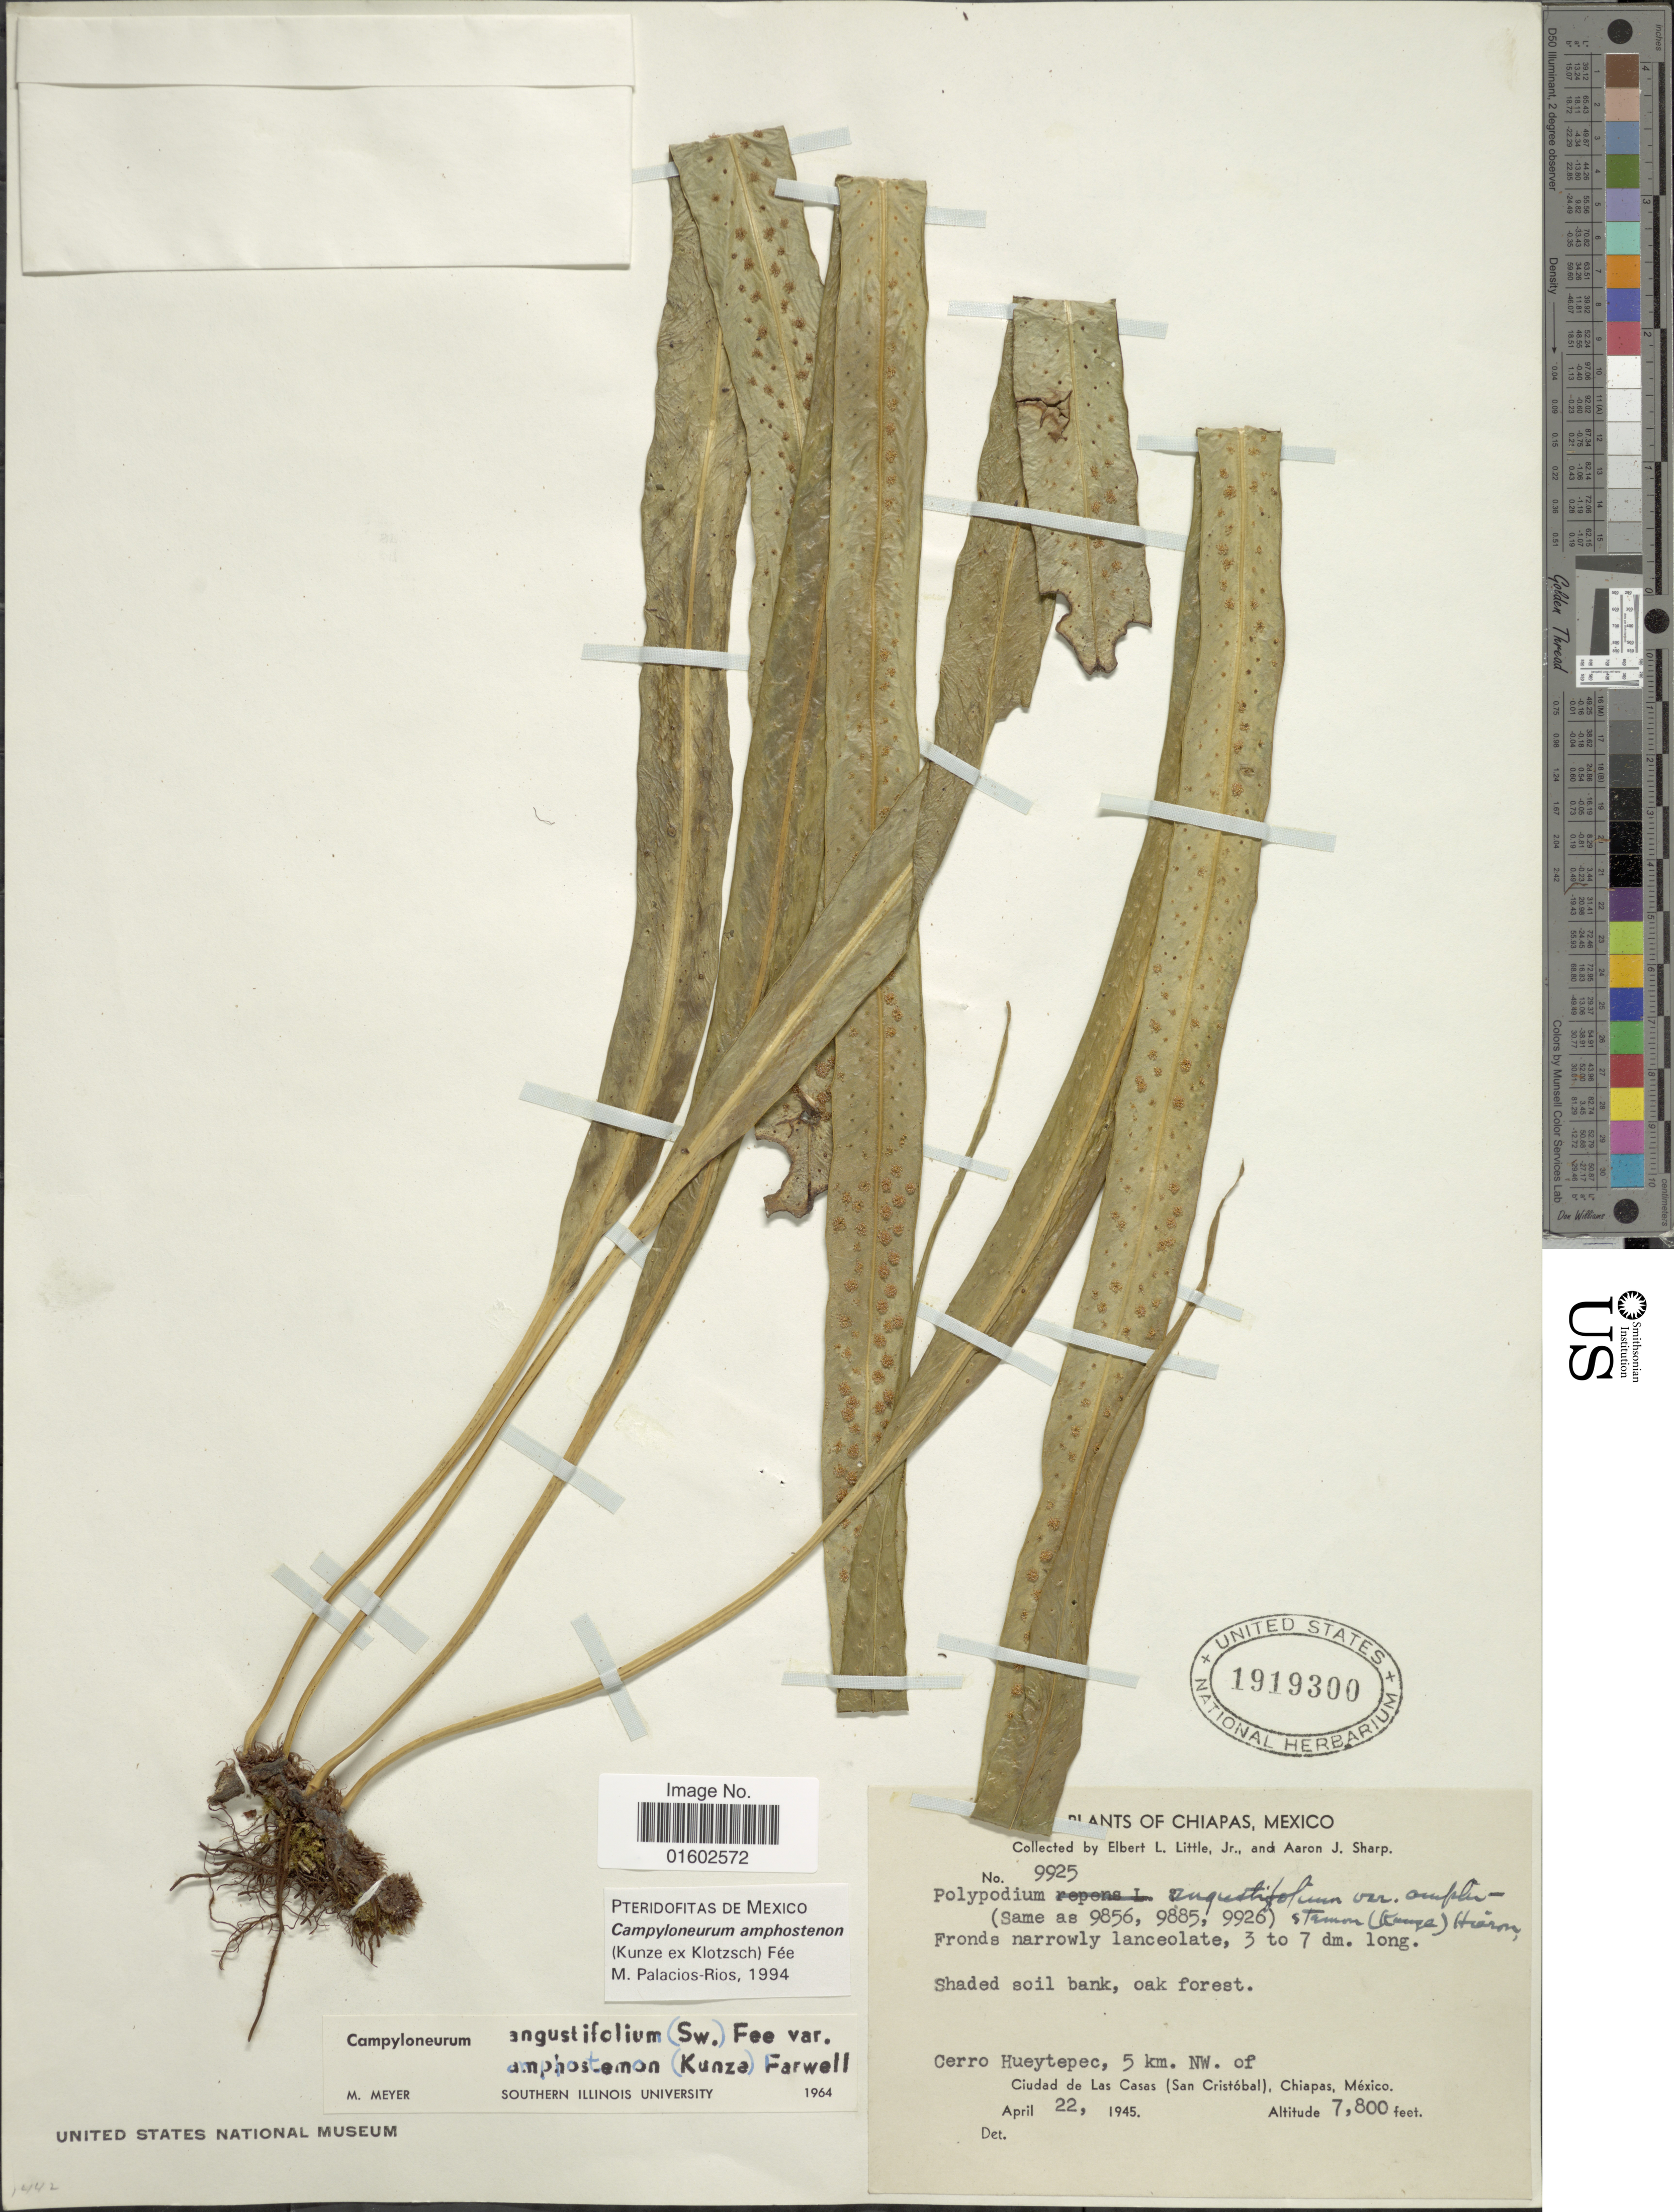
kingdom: Plantae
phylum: Tracheophyta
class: Polypodiopsida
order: Polypodiales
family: Polypodiaceae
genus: Campyloneurum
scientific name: Campyloneurum amphostenon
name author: (Kunze ex Klotzsch) Fée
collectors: E. L. Little & Mrs A. J. Sharp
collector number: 9925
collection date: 1945-04-22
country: Mexico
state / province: Chiapas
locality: Ceero Hueytepec, 5 km. NW. of Ciudad de Las Casas (San Cristobal)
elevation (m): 2377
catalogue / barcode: US 1919300